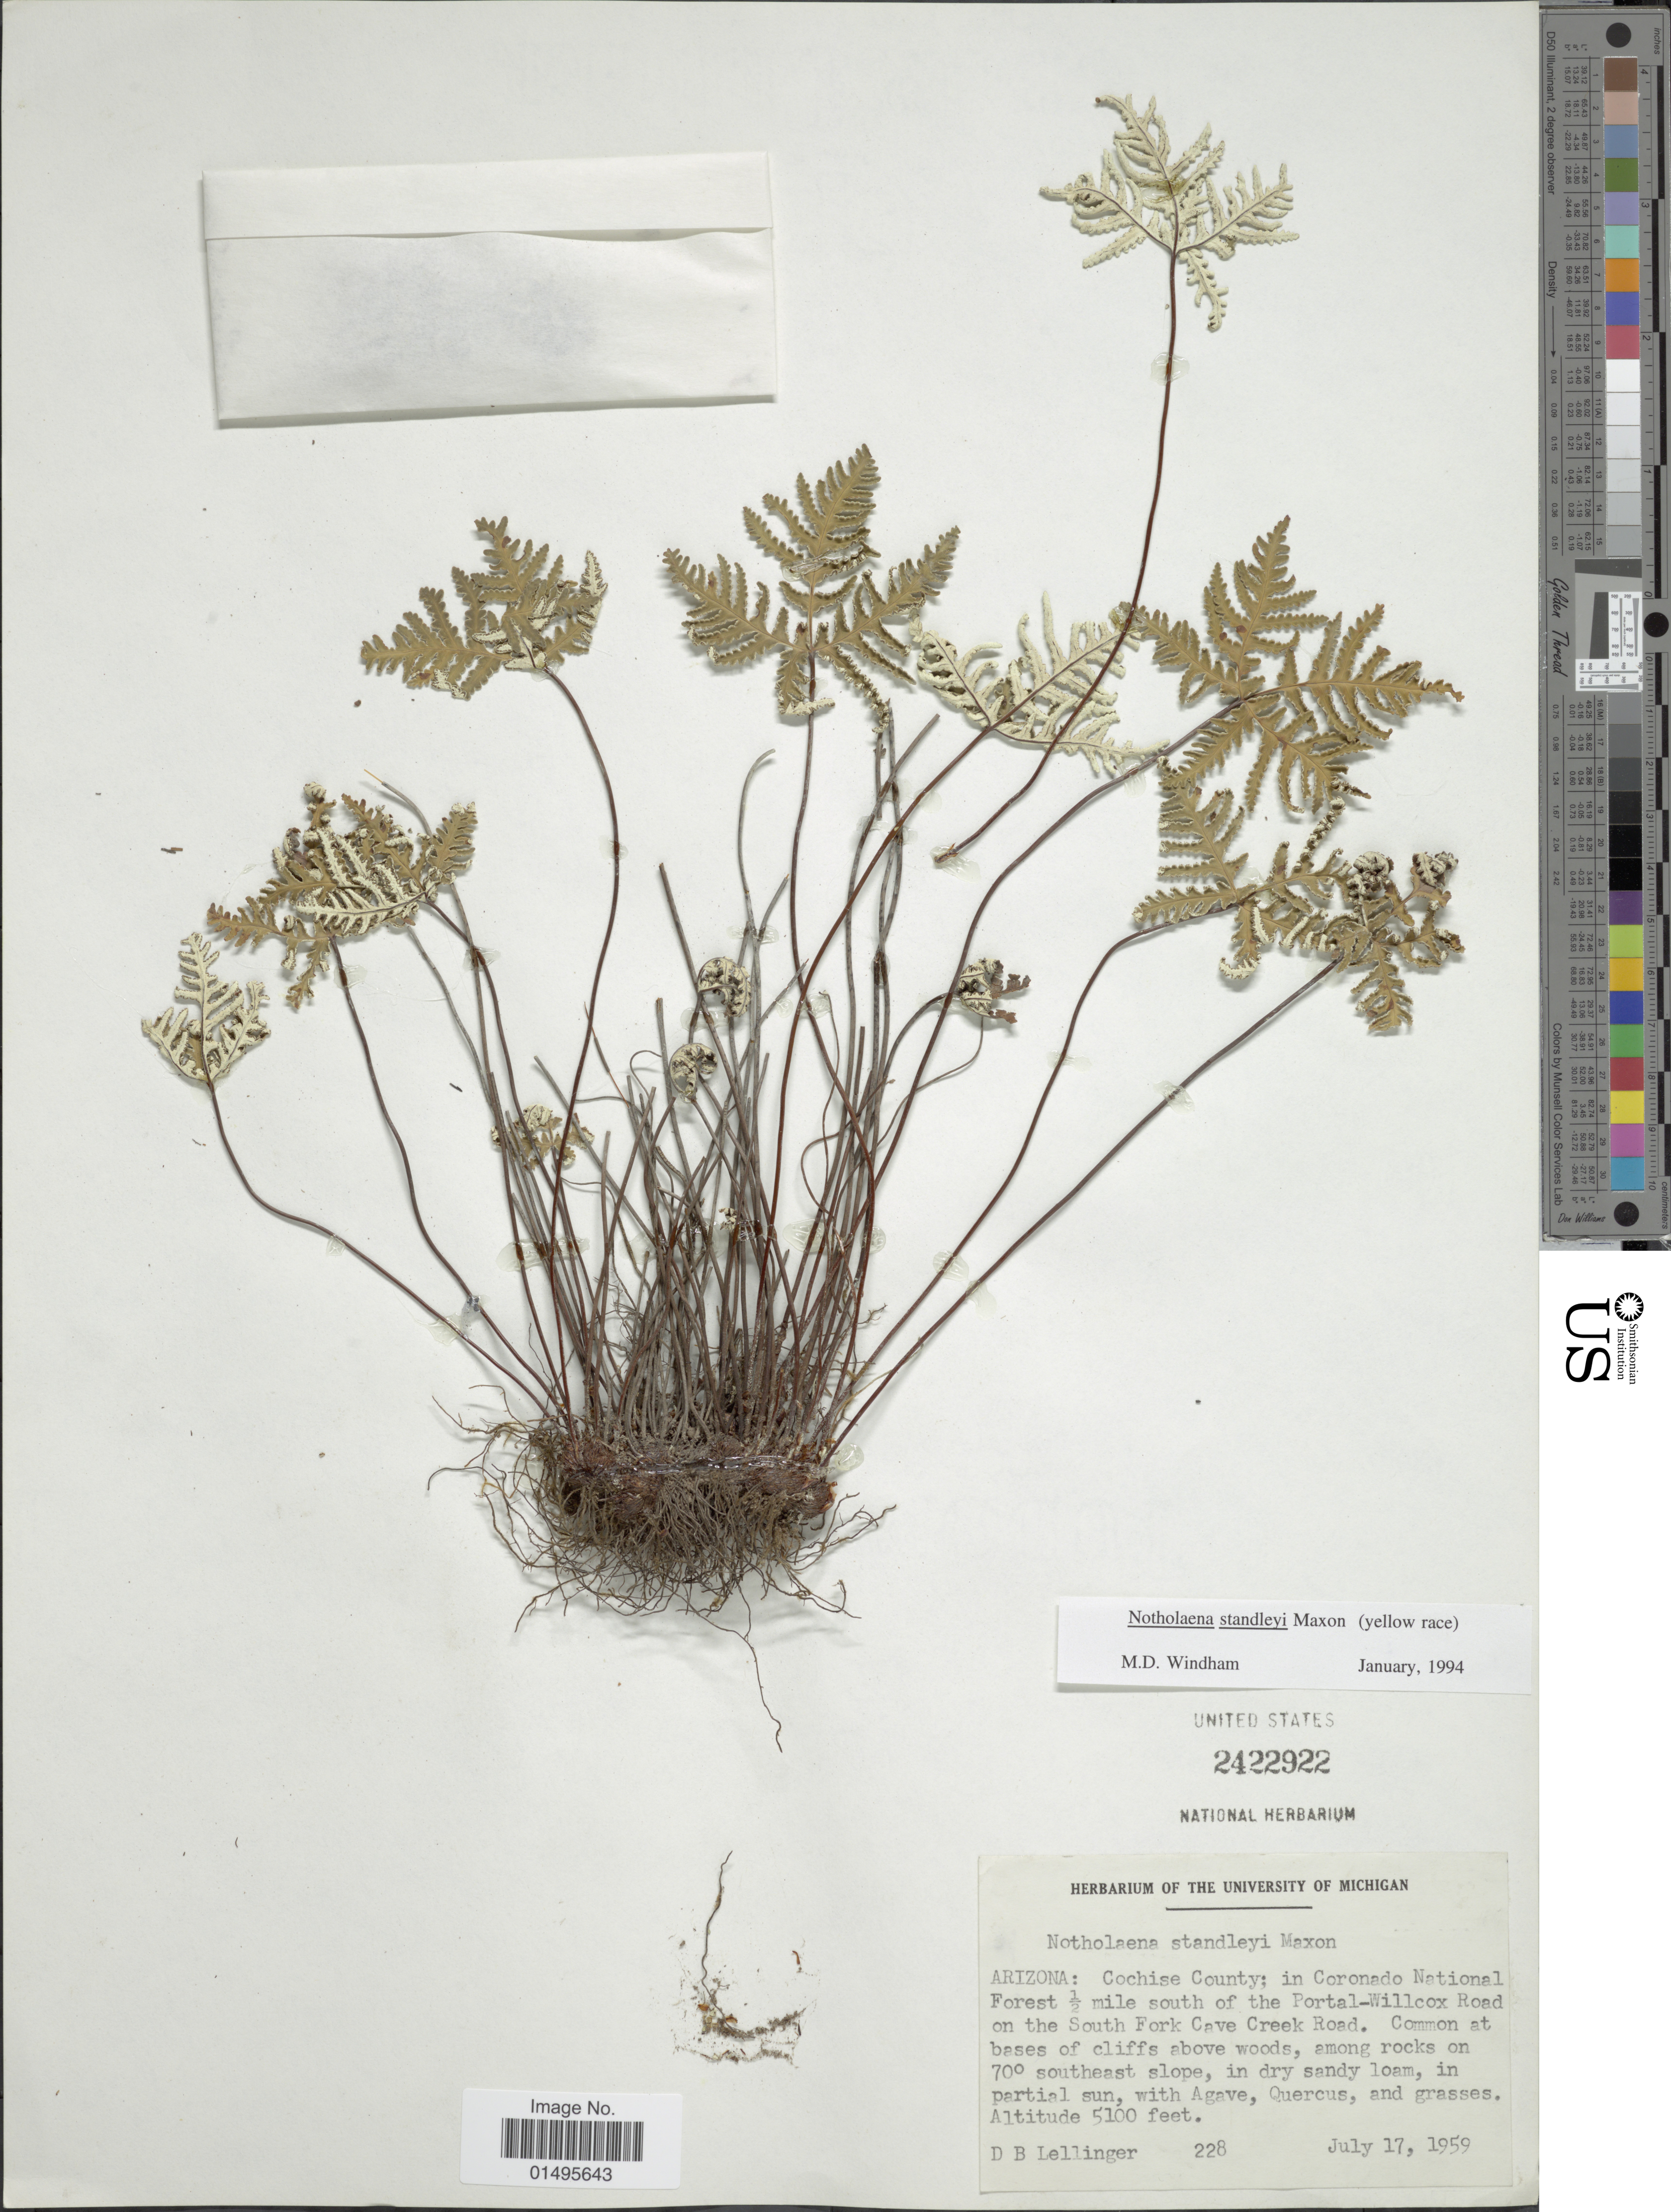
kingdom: Plantae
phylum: Tracheophyta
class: Polypodiopsida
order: Polypodiales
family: Pteridaceae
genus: Notholaena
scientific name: Notholaena standleyi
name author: Maxon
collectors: D. B. Lellinger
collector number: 228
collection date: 1959-07-17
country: United States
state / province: Arizona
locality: Cochise County: in Coronado National Forest, 1/2 mile south of the Portal-Willcox Road on the South Fork Cave Creek Road. Common at bases of cliffs above woods, among rocks 70 degrees southwest slope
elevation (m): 1554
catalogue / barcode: US 2422922